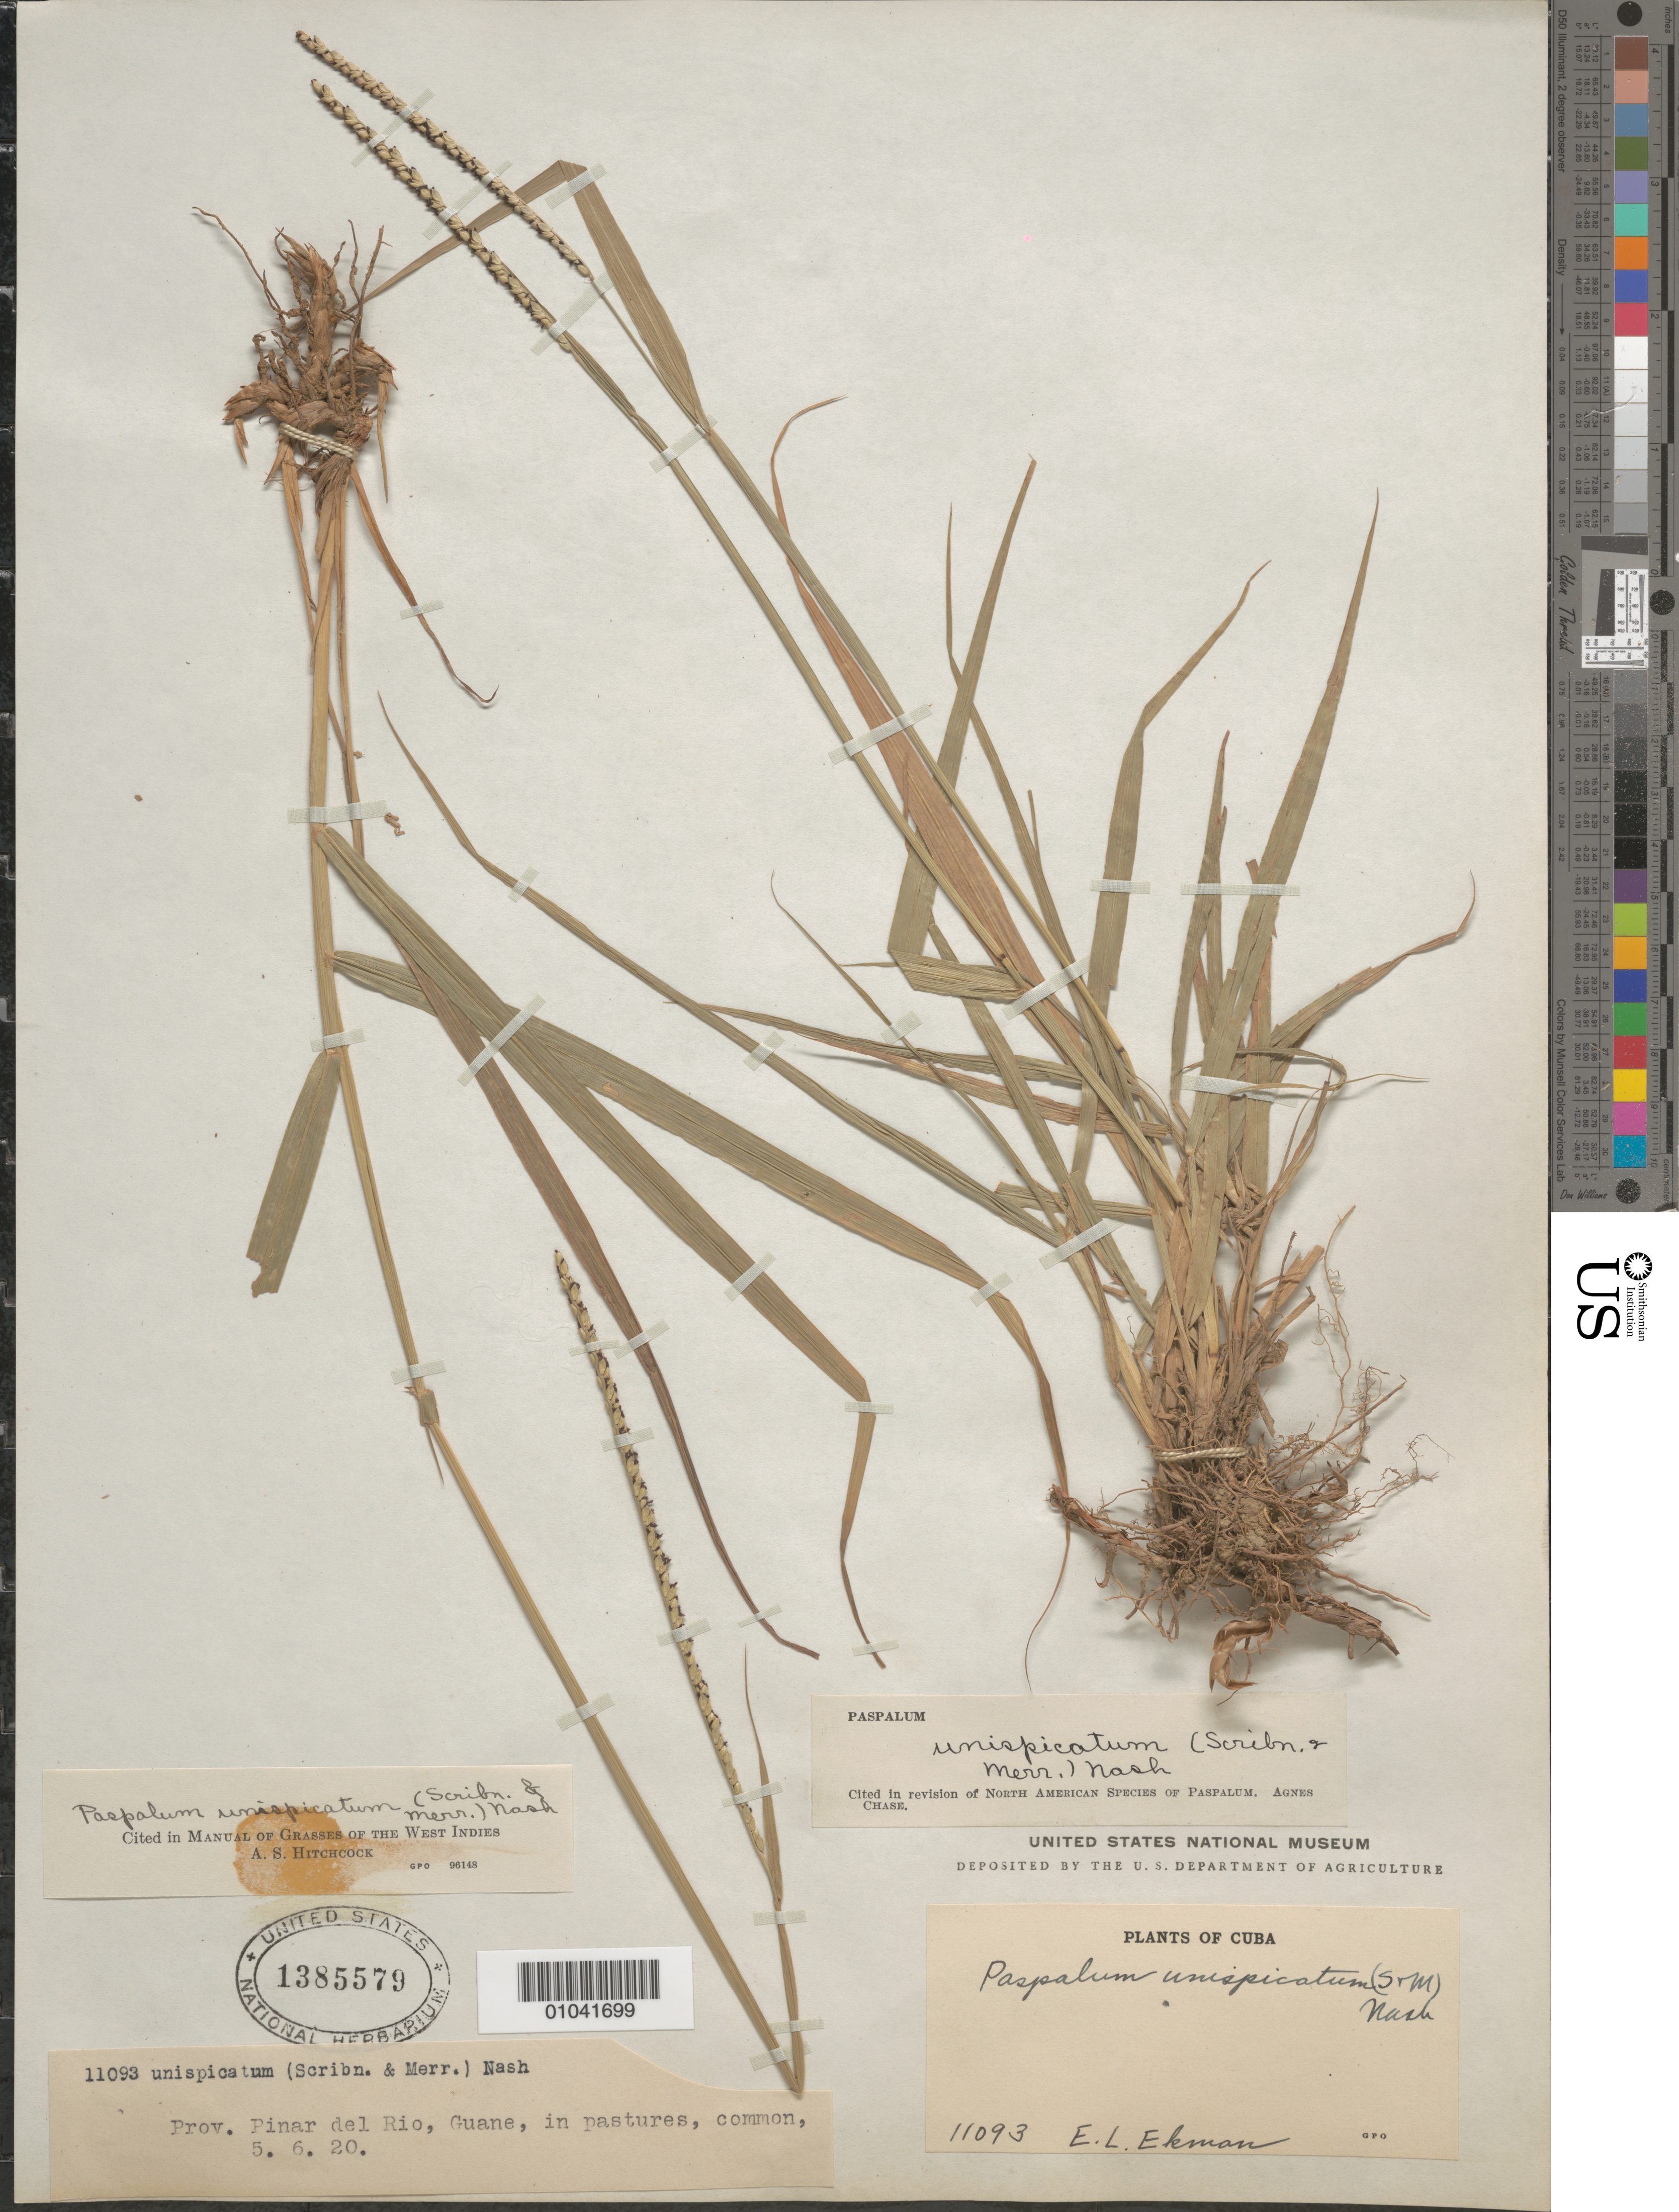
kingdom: Plantae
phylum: Tracheophyta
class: Liliopsida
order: Poales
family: Poaceae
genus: Paspalum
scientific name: Paspalum unispicatum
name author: (Scribn. & Merr.) Nash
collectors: E. L. Ekman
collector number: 11093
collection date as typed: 05 Jun 1920 or 06 May 1920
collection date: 1920-05-06 or 1920-06-05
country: Cuba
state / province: Pinar del Rio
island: Cuba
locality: Guane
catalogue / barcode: US 1385579